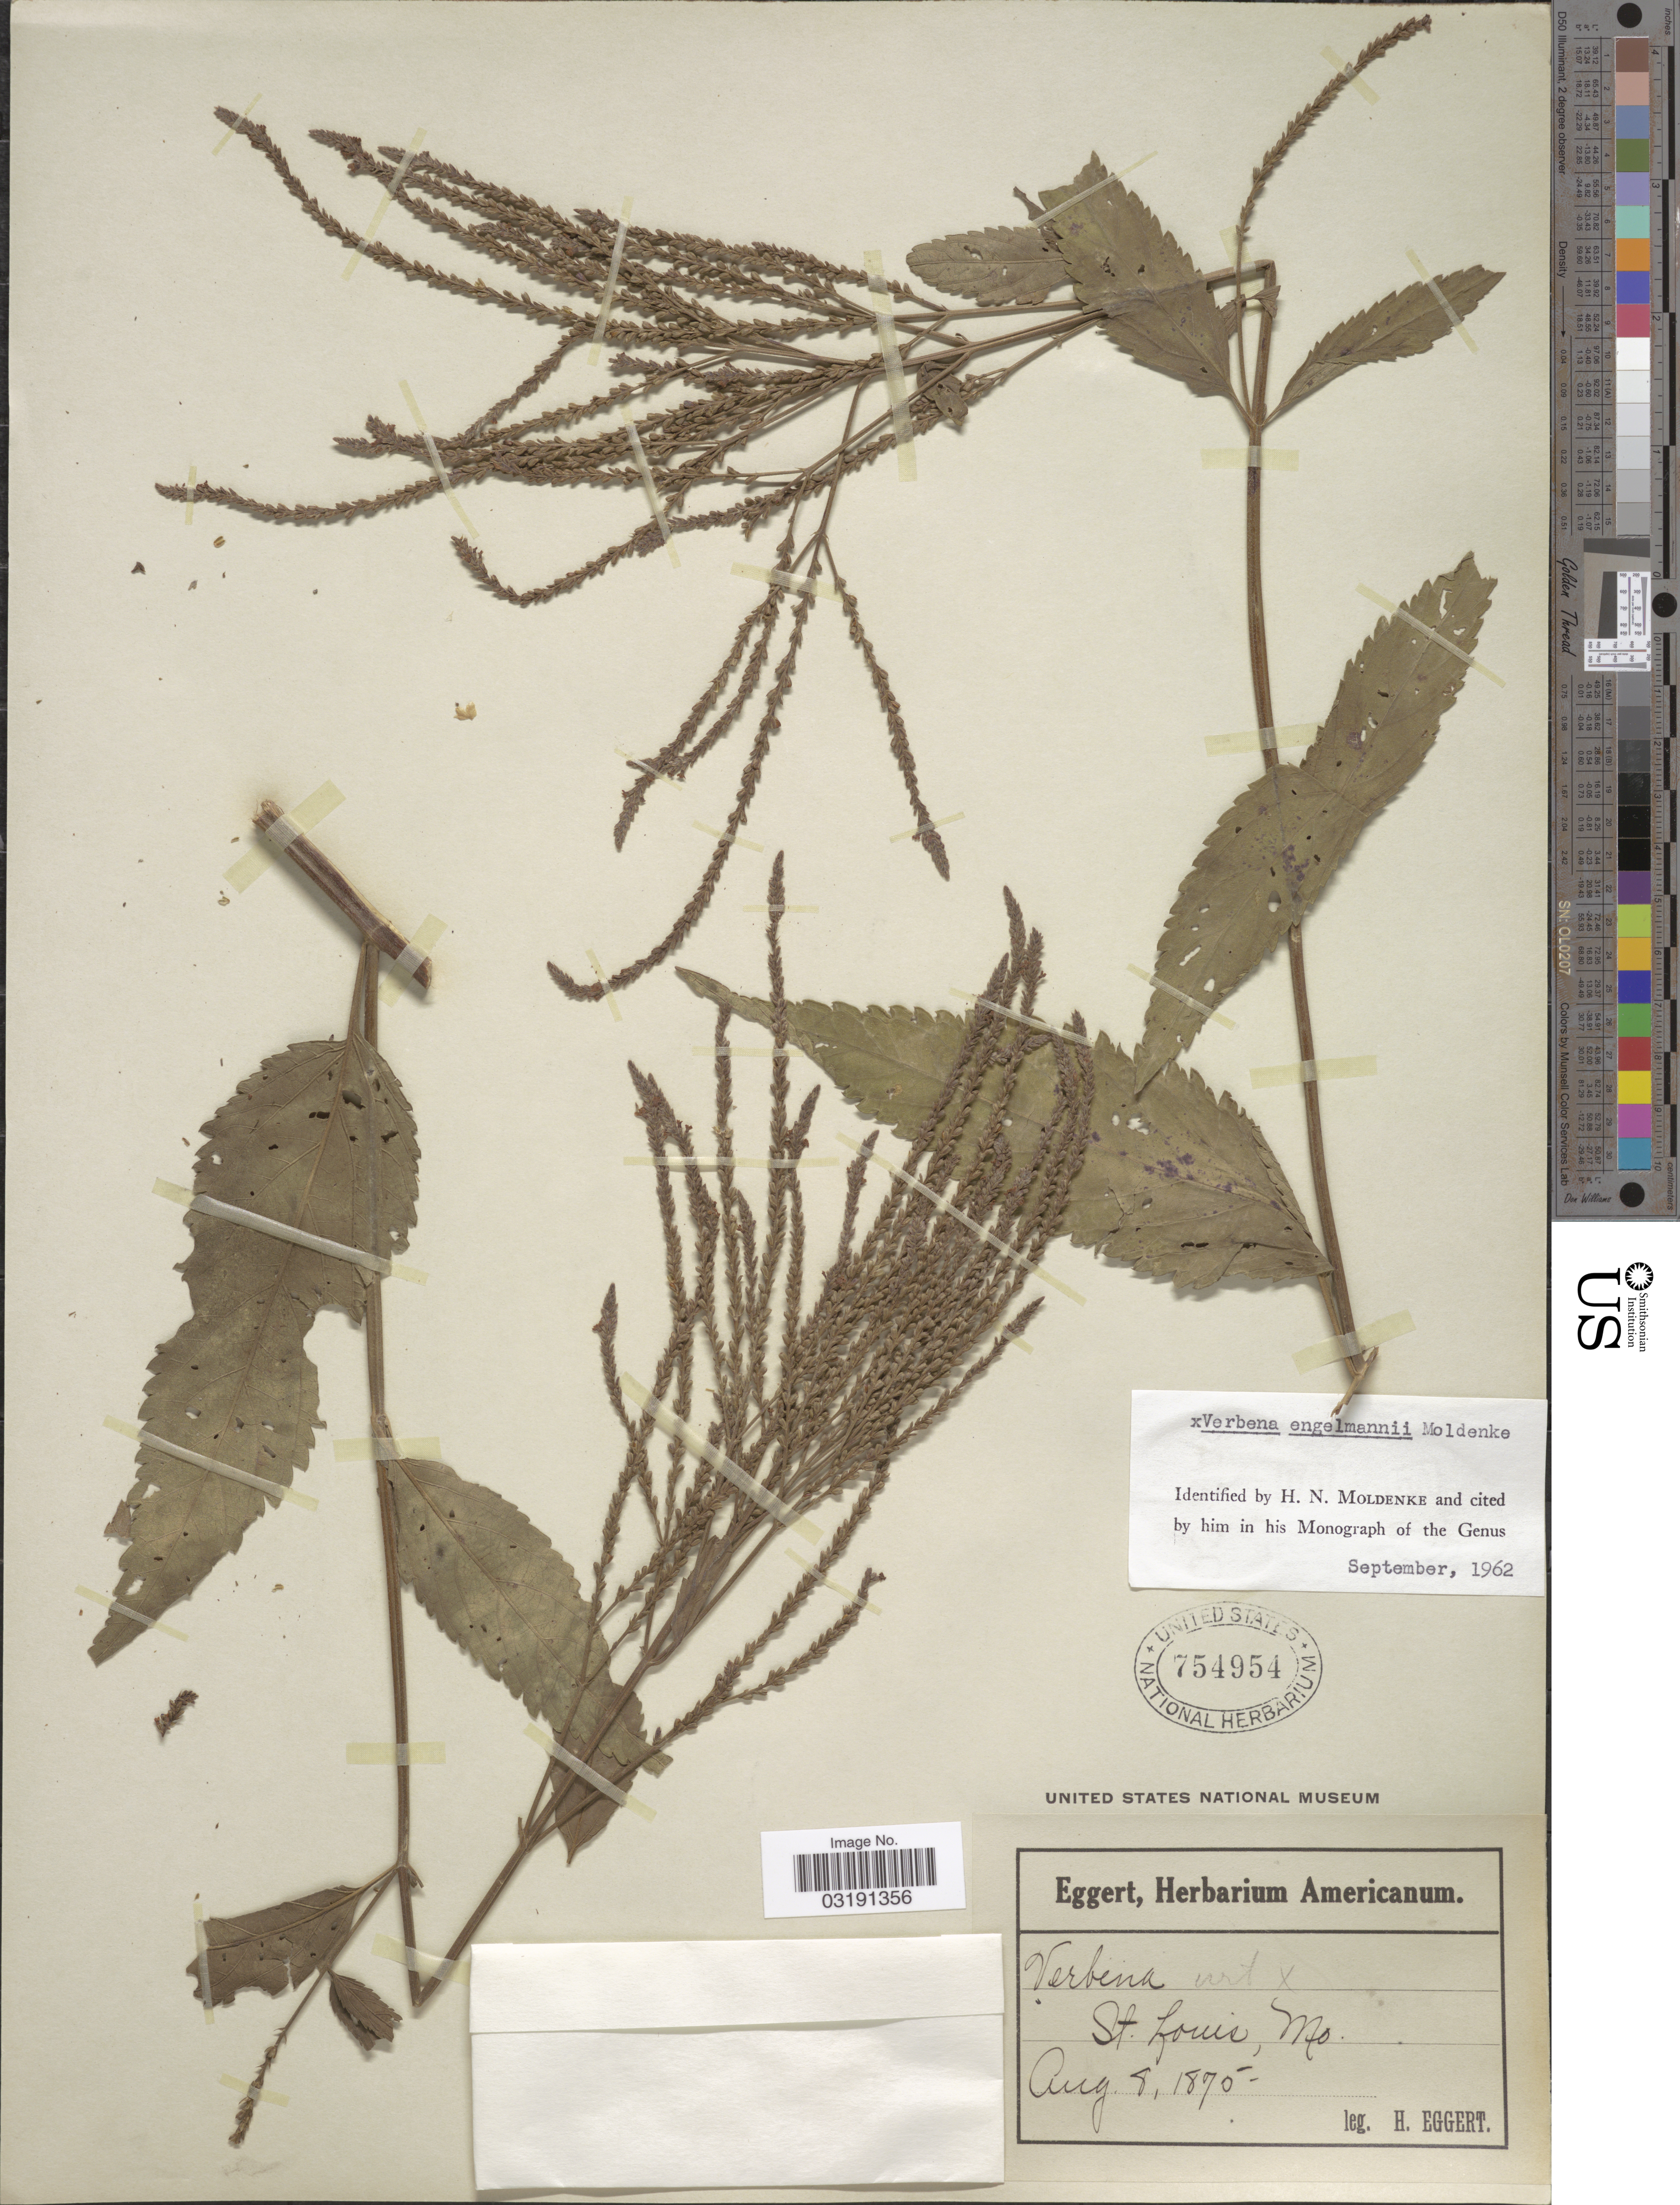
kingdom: Plantae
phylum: Tracheophyta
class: Magnoliopsida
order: Lamiales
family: Verbenaceae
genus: Verbena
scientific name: Verbena engelmannii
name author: Moldenke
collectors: H. Eggert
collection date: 1870-08-08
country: United States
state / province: Missouri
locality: St. Louis, Mo.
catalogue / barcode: US 754954